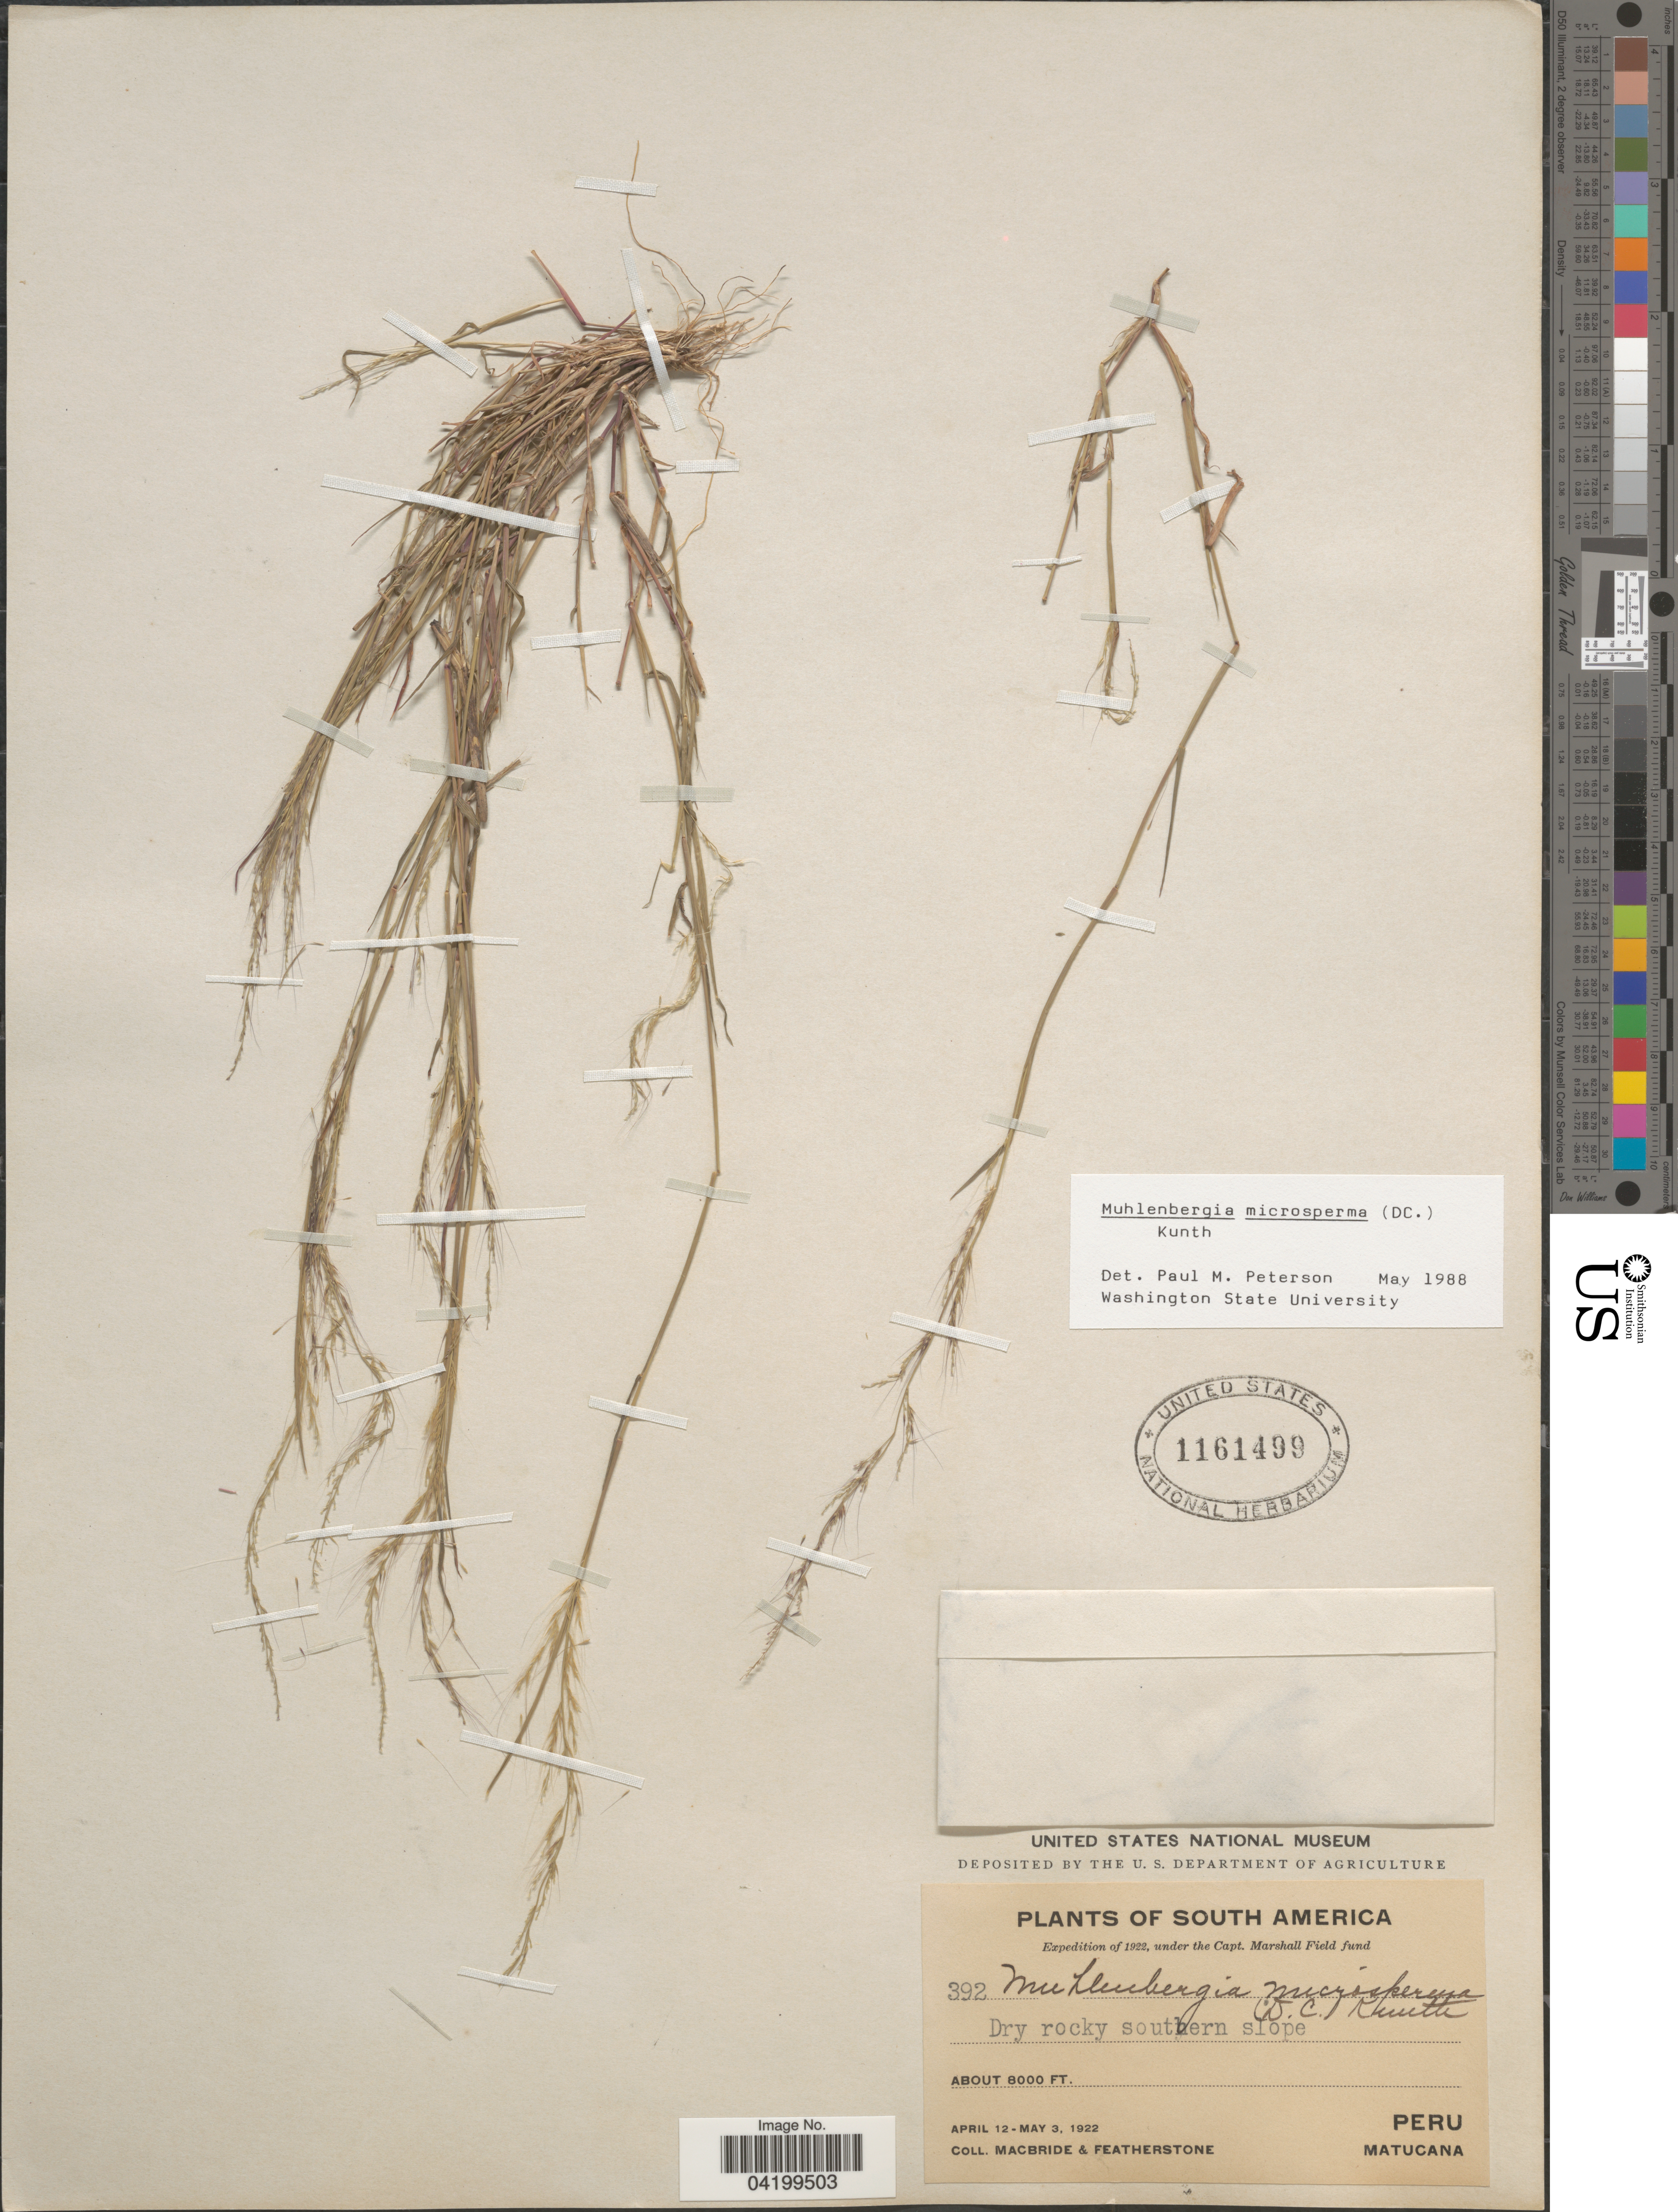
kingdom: Plantae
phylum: Tracheophyta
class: Liliopsida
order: Poales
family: Poaceae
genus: Muhlenbergia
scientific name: Muhlenbergia microsperma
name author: (DC.) Kunth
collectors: Macbride, -- & -. Featherstone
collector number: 392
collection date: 1922-04-12/1922-05-03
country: Peru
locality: Expedition of 1922. Matucana.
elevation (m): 2438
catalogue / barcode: US 1161499